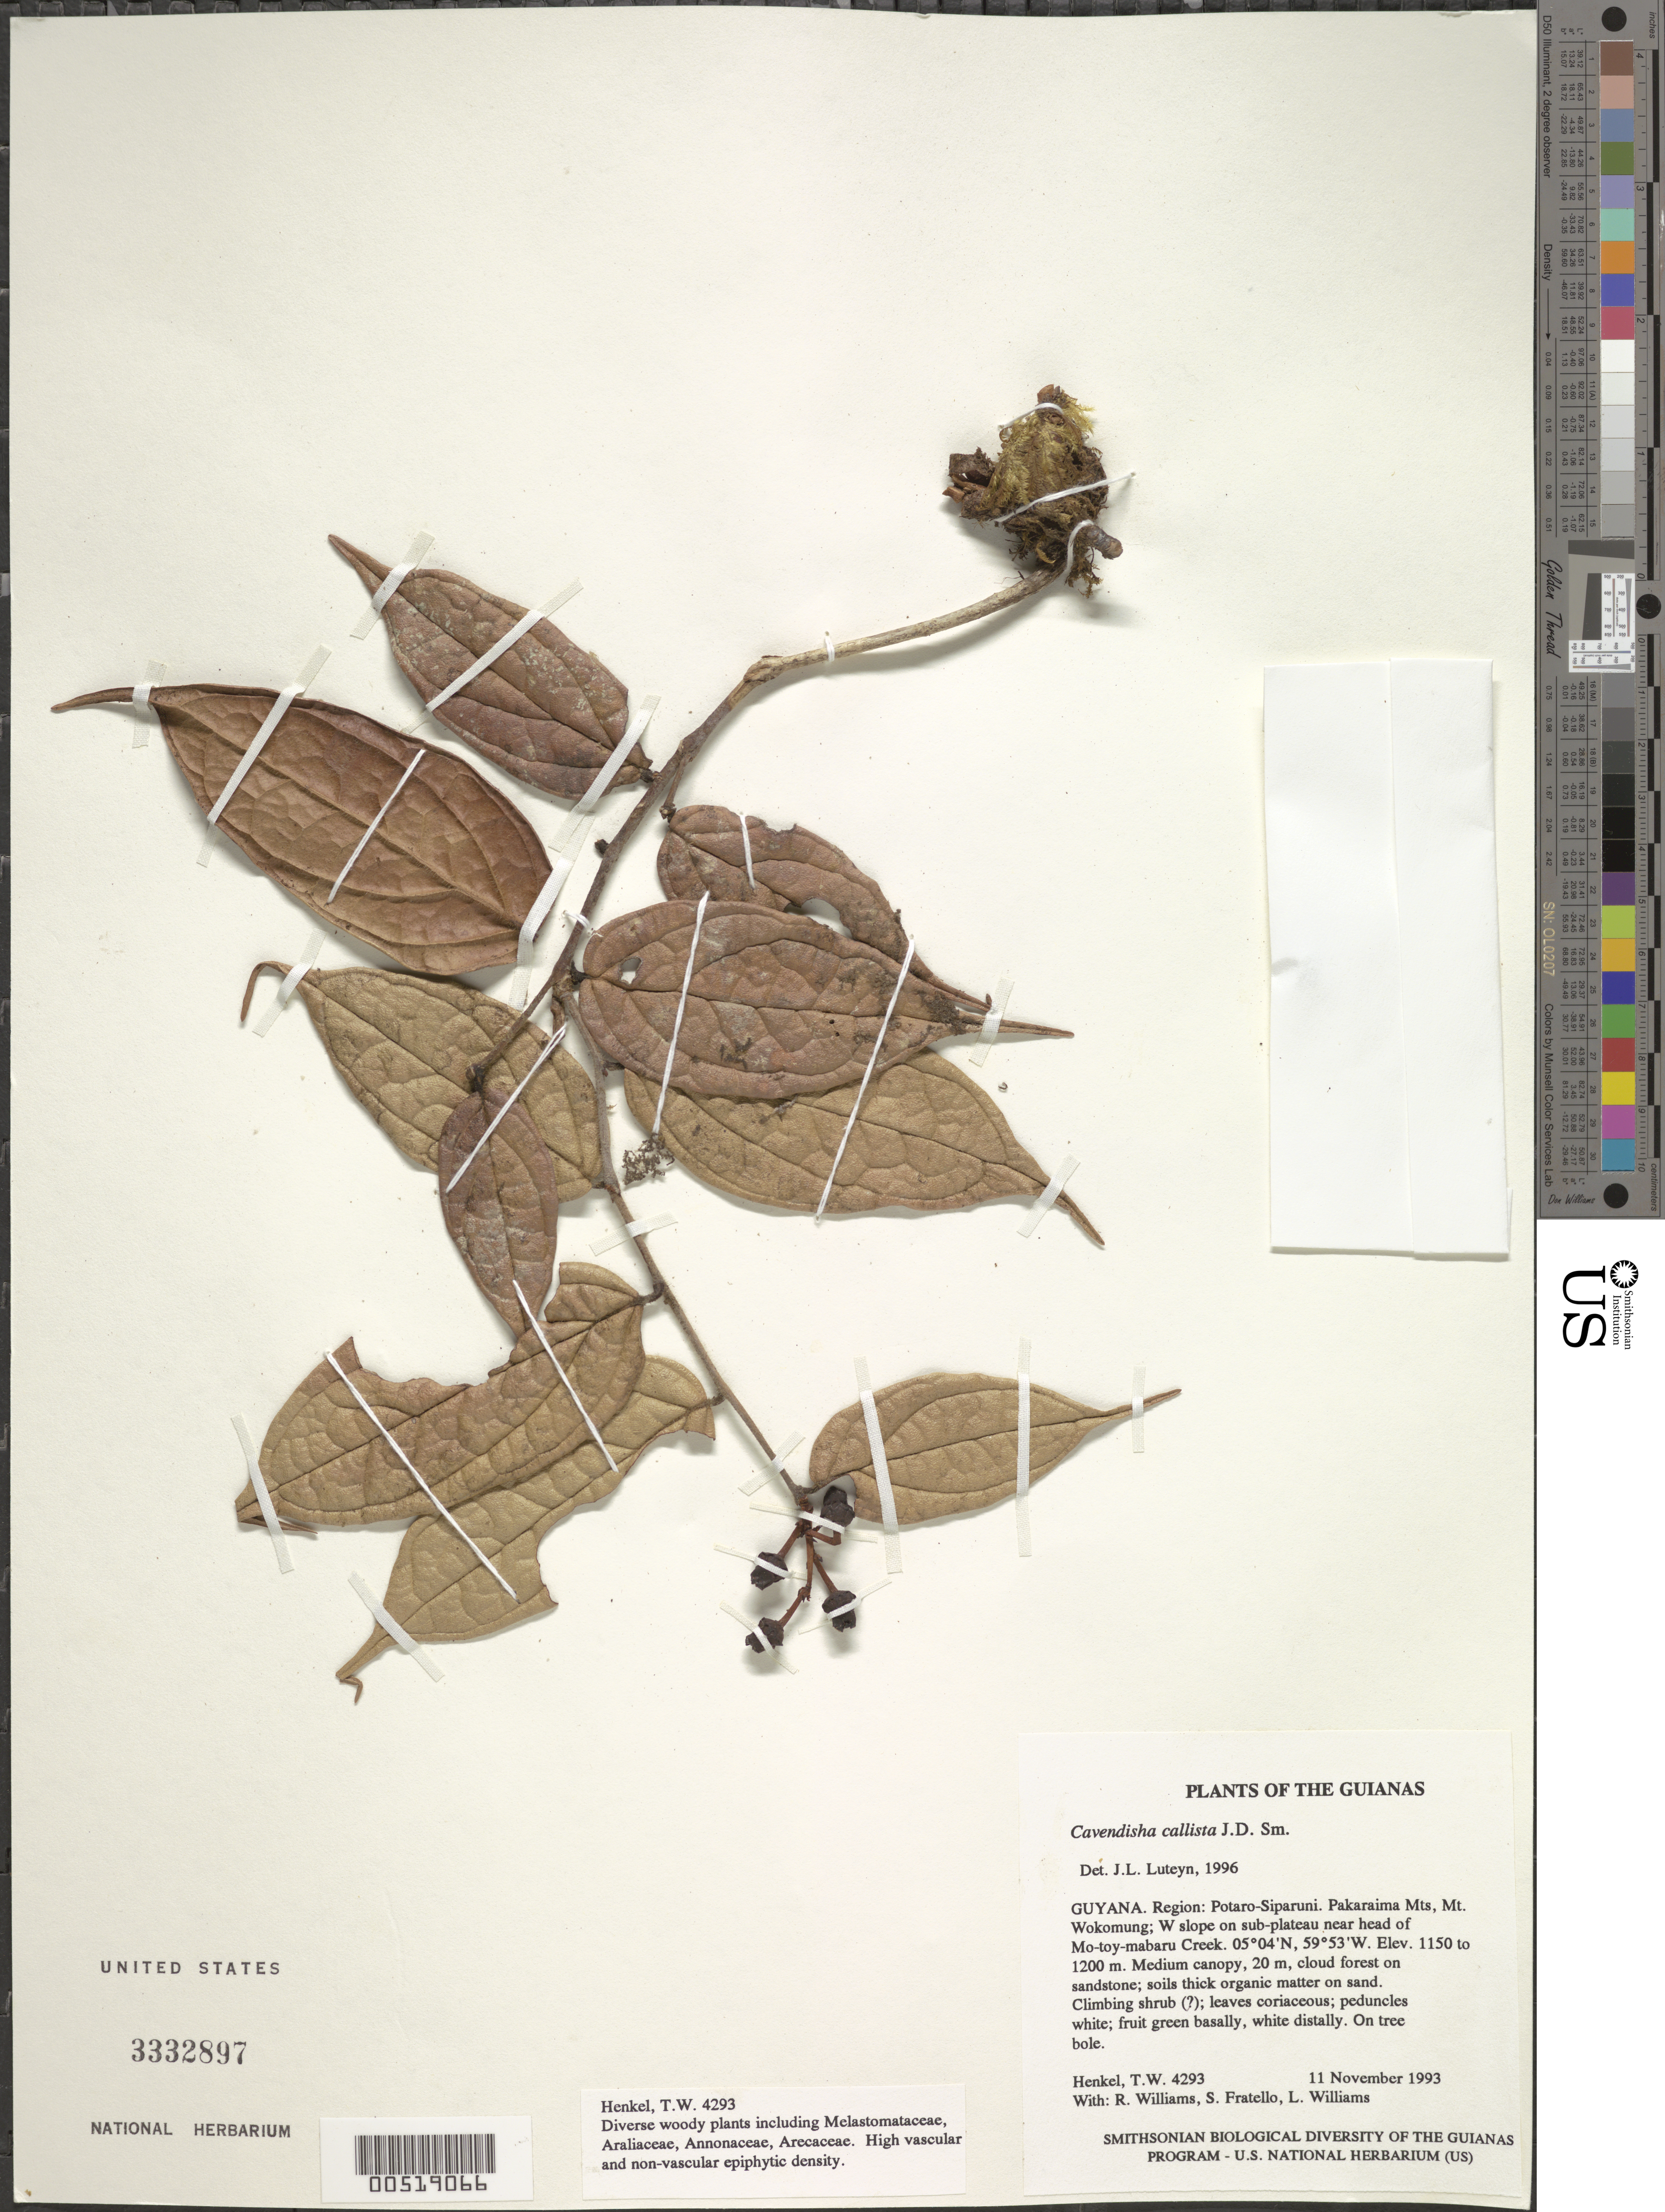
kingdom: Plantae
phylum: Tracheophyta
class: Magnoliopsida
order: Ericales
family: Ericaceae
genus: Cavendishia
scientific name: Cavendishia callista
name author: Donn. Sm.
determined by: Luteyn, J. L.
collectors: T. Henkel, R. Williams, S. Fratello & L. Williams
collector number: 4293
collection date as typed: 11 November 1993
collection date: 1993-11-11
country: Guyana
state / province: Potaro-Siparuni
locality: Pakaraima Mts, Mt. Wokomung; W slope on sub-plateau near head of Mo-toy-mabaru Creek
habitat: Medium canopy, 20 m, cloud forest on sandstone; soils thick organic matter on sand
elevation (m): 1150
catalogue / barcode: US 3332897